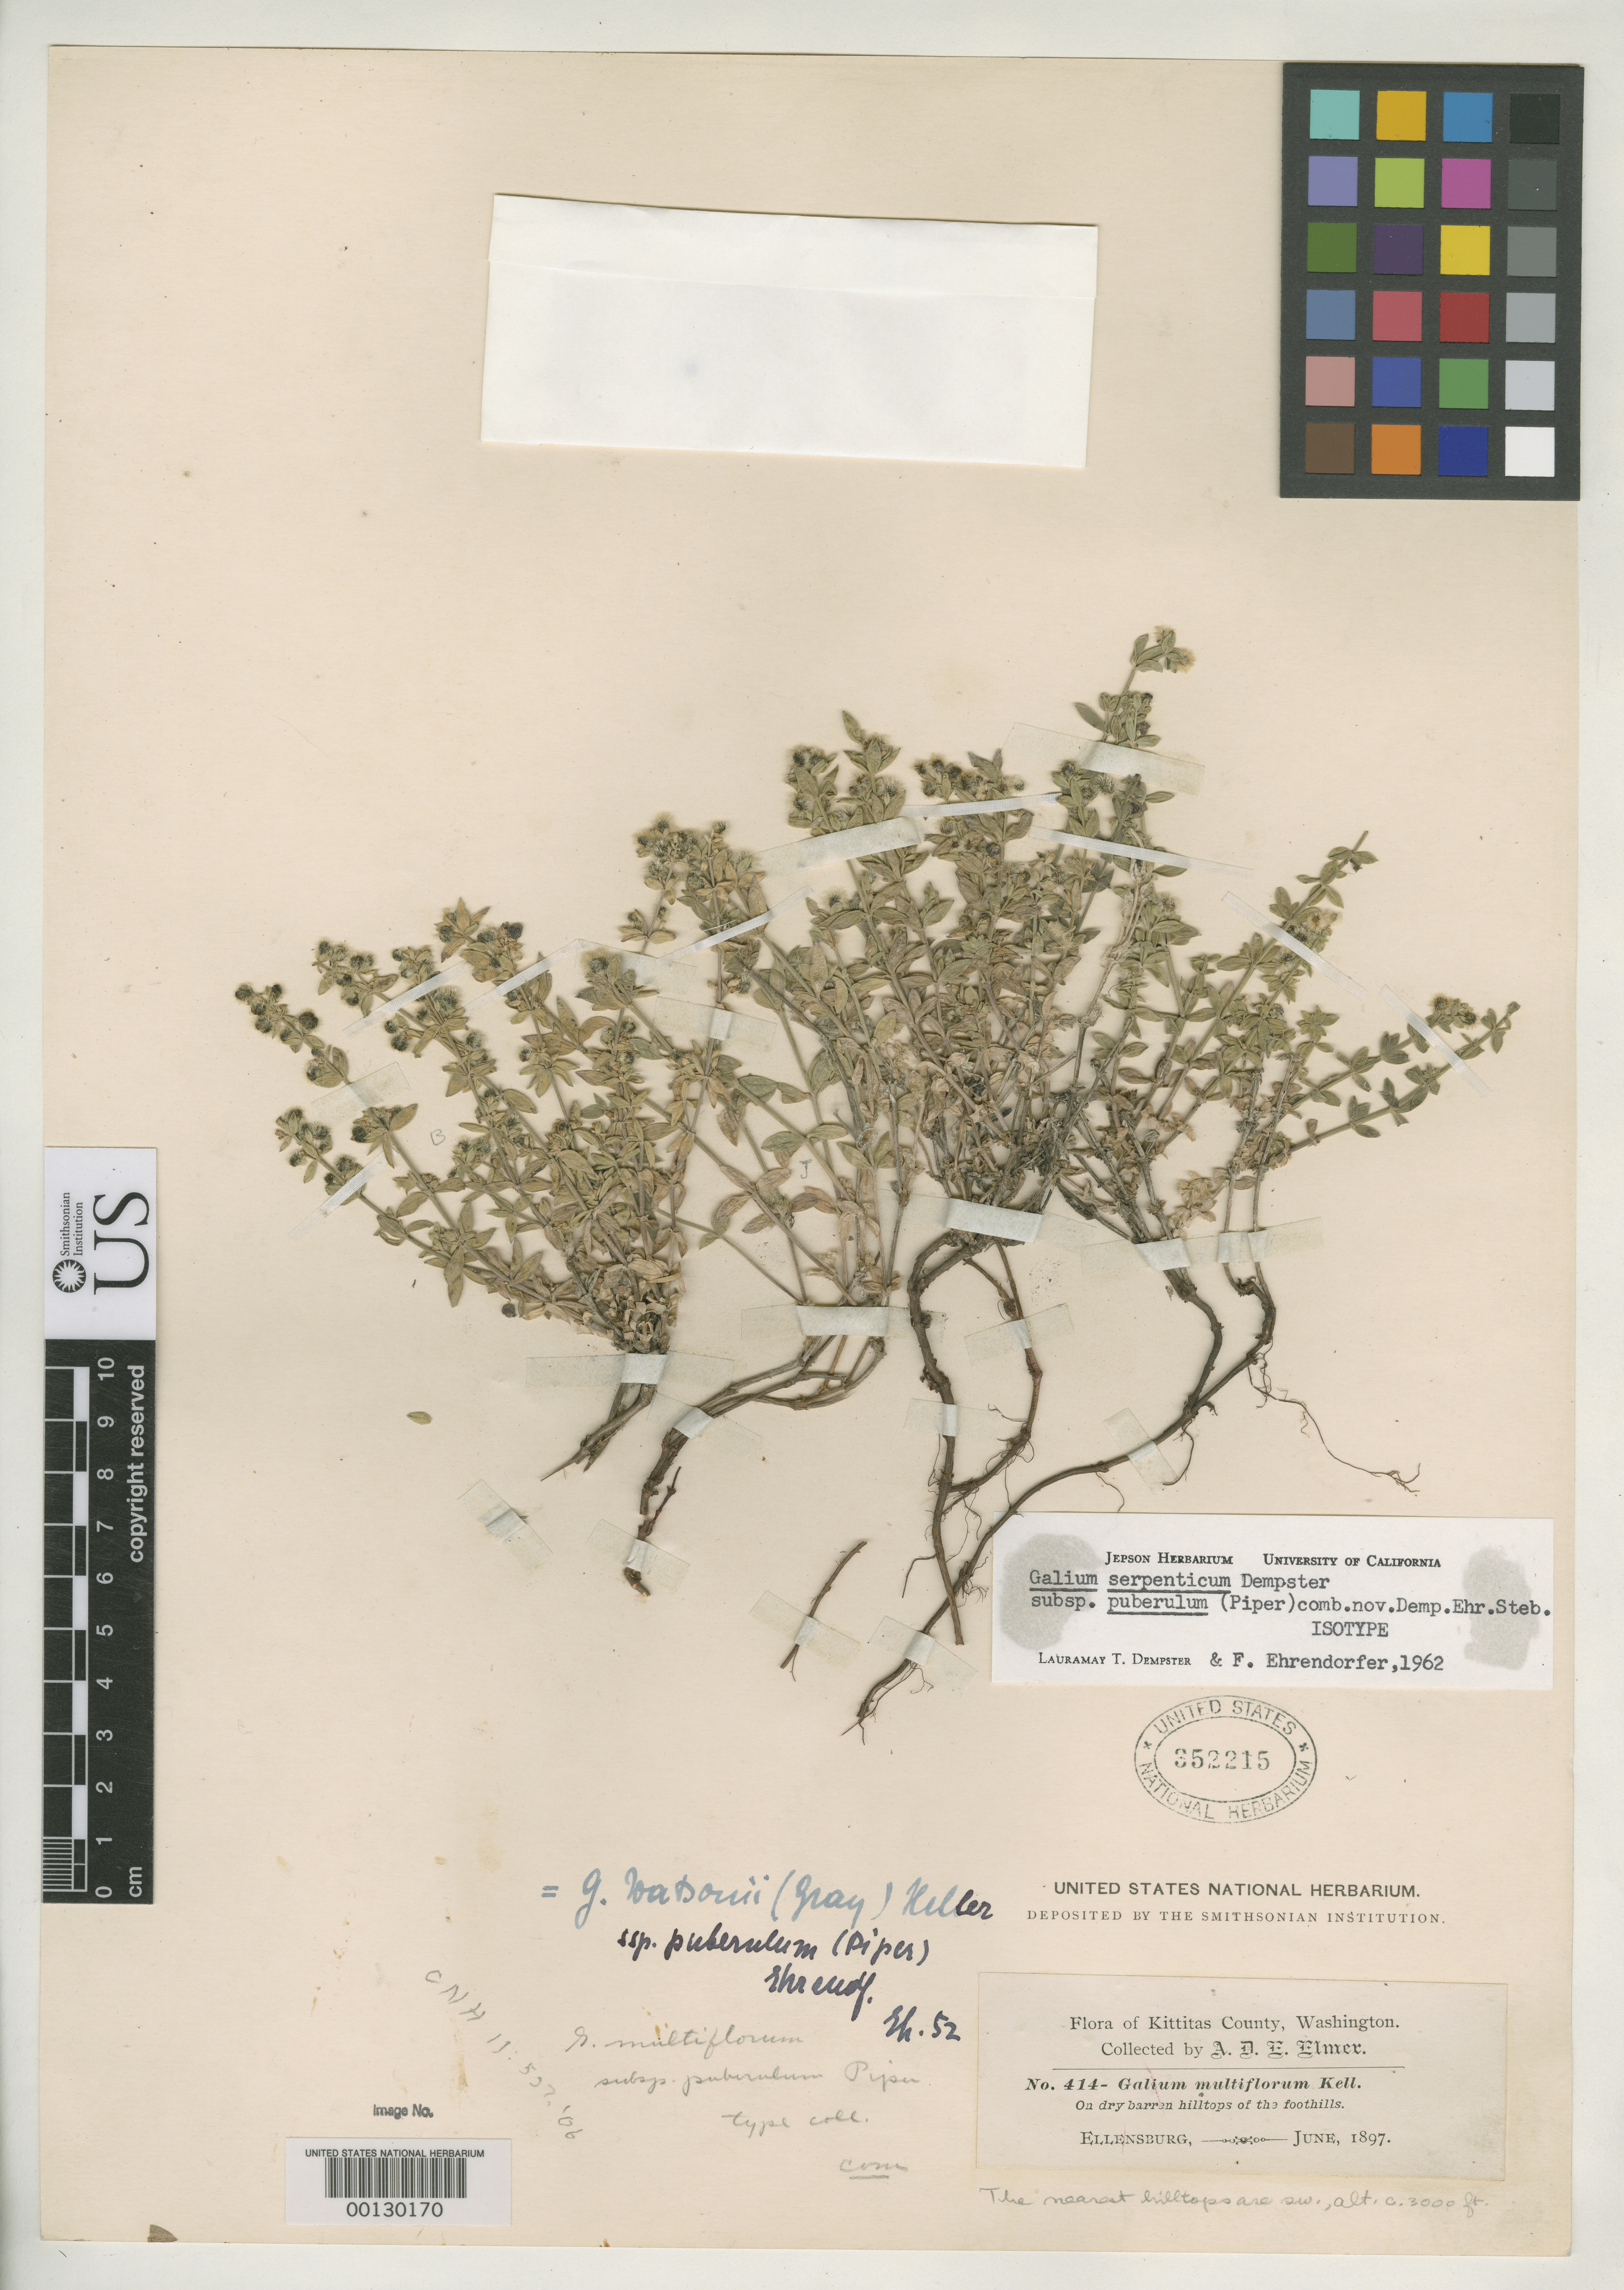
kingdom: Plantae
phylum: Tracheophyta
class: Magnoliopsida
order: Gentianales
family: Rubiaceae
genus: Galium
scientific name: Galium multiflorum subsp. puberulum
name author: Piper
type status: Isotype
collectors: A. D. E. Elmer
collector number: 414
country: United States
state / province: Washington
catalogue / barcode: US 352215